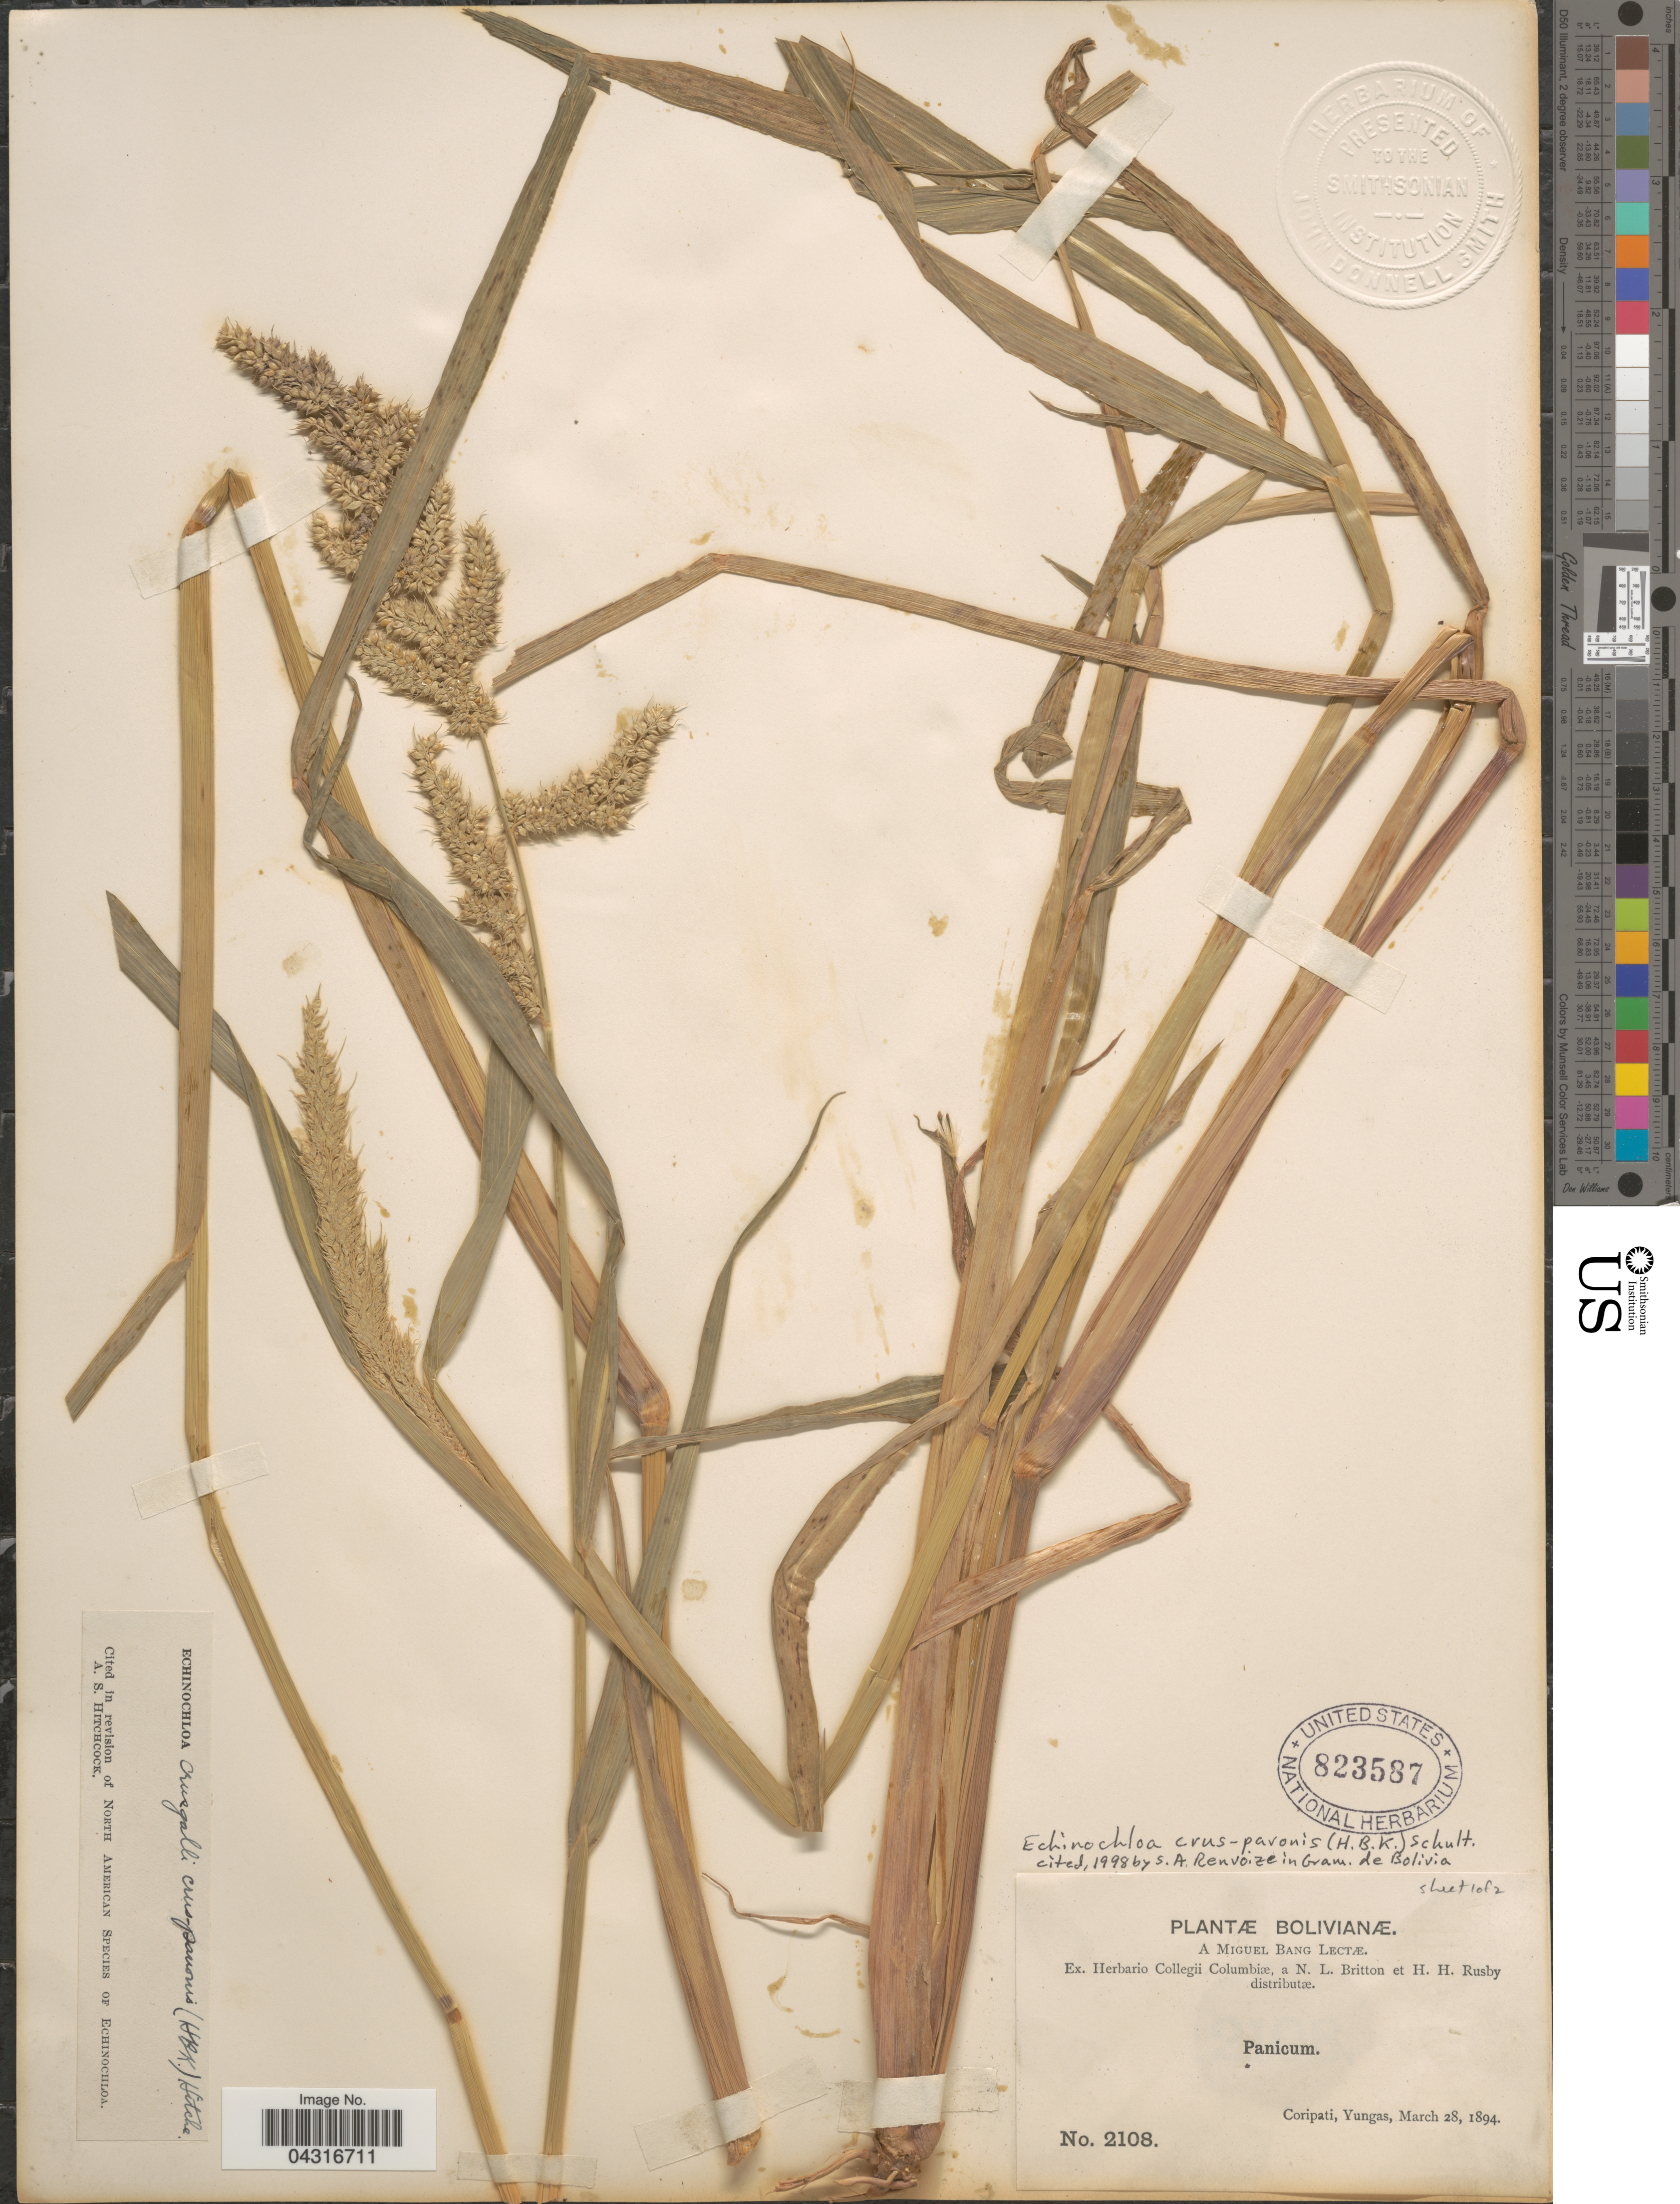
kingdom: Plantae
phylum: Tracheophyta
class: Liliopsida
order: Poales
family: Poaceae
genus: Echinochloa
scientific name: Echinochloa crus-pavonis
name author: (Kunth) Schult.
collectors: M. Bang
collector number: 2108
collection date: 1894-03-28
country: Bolivia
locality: Coripati, Yungas.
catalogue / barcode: US 823587